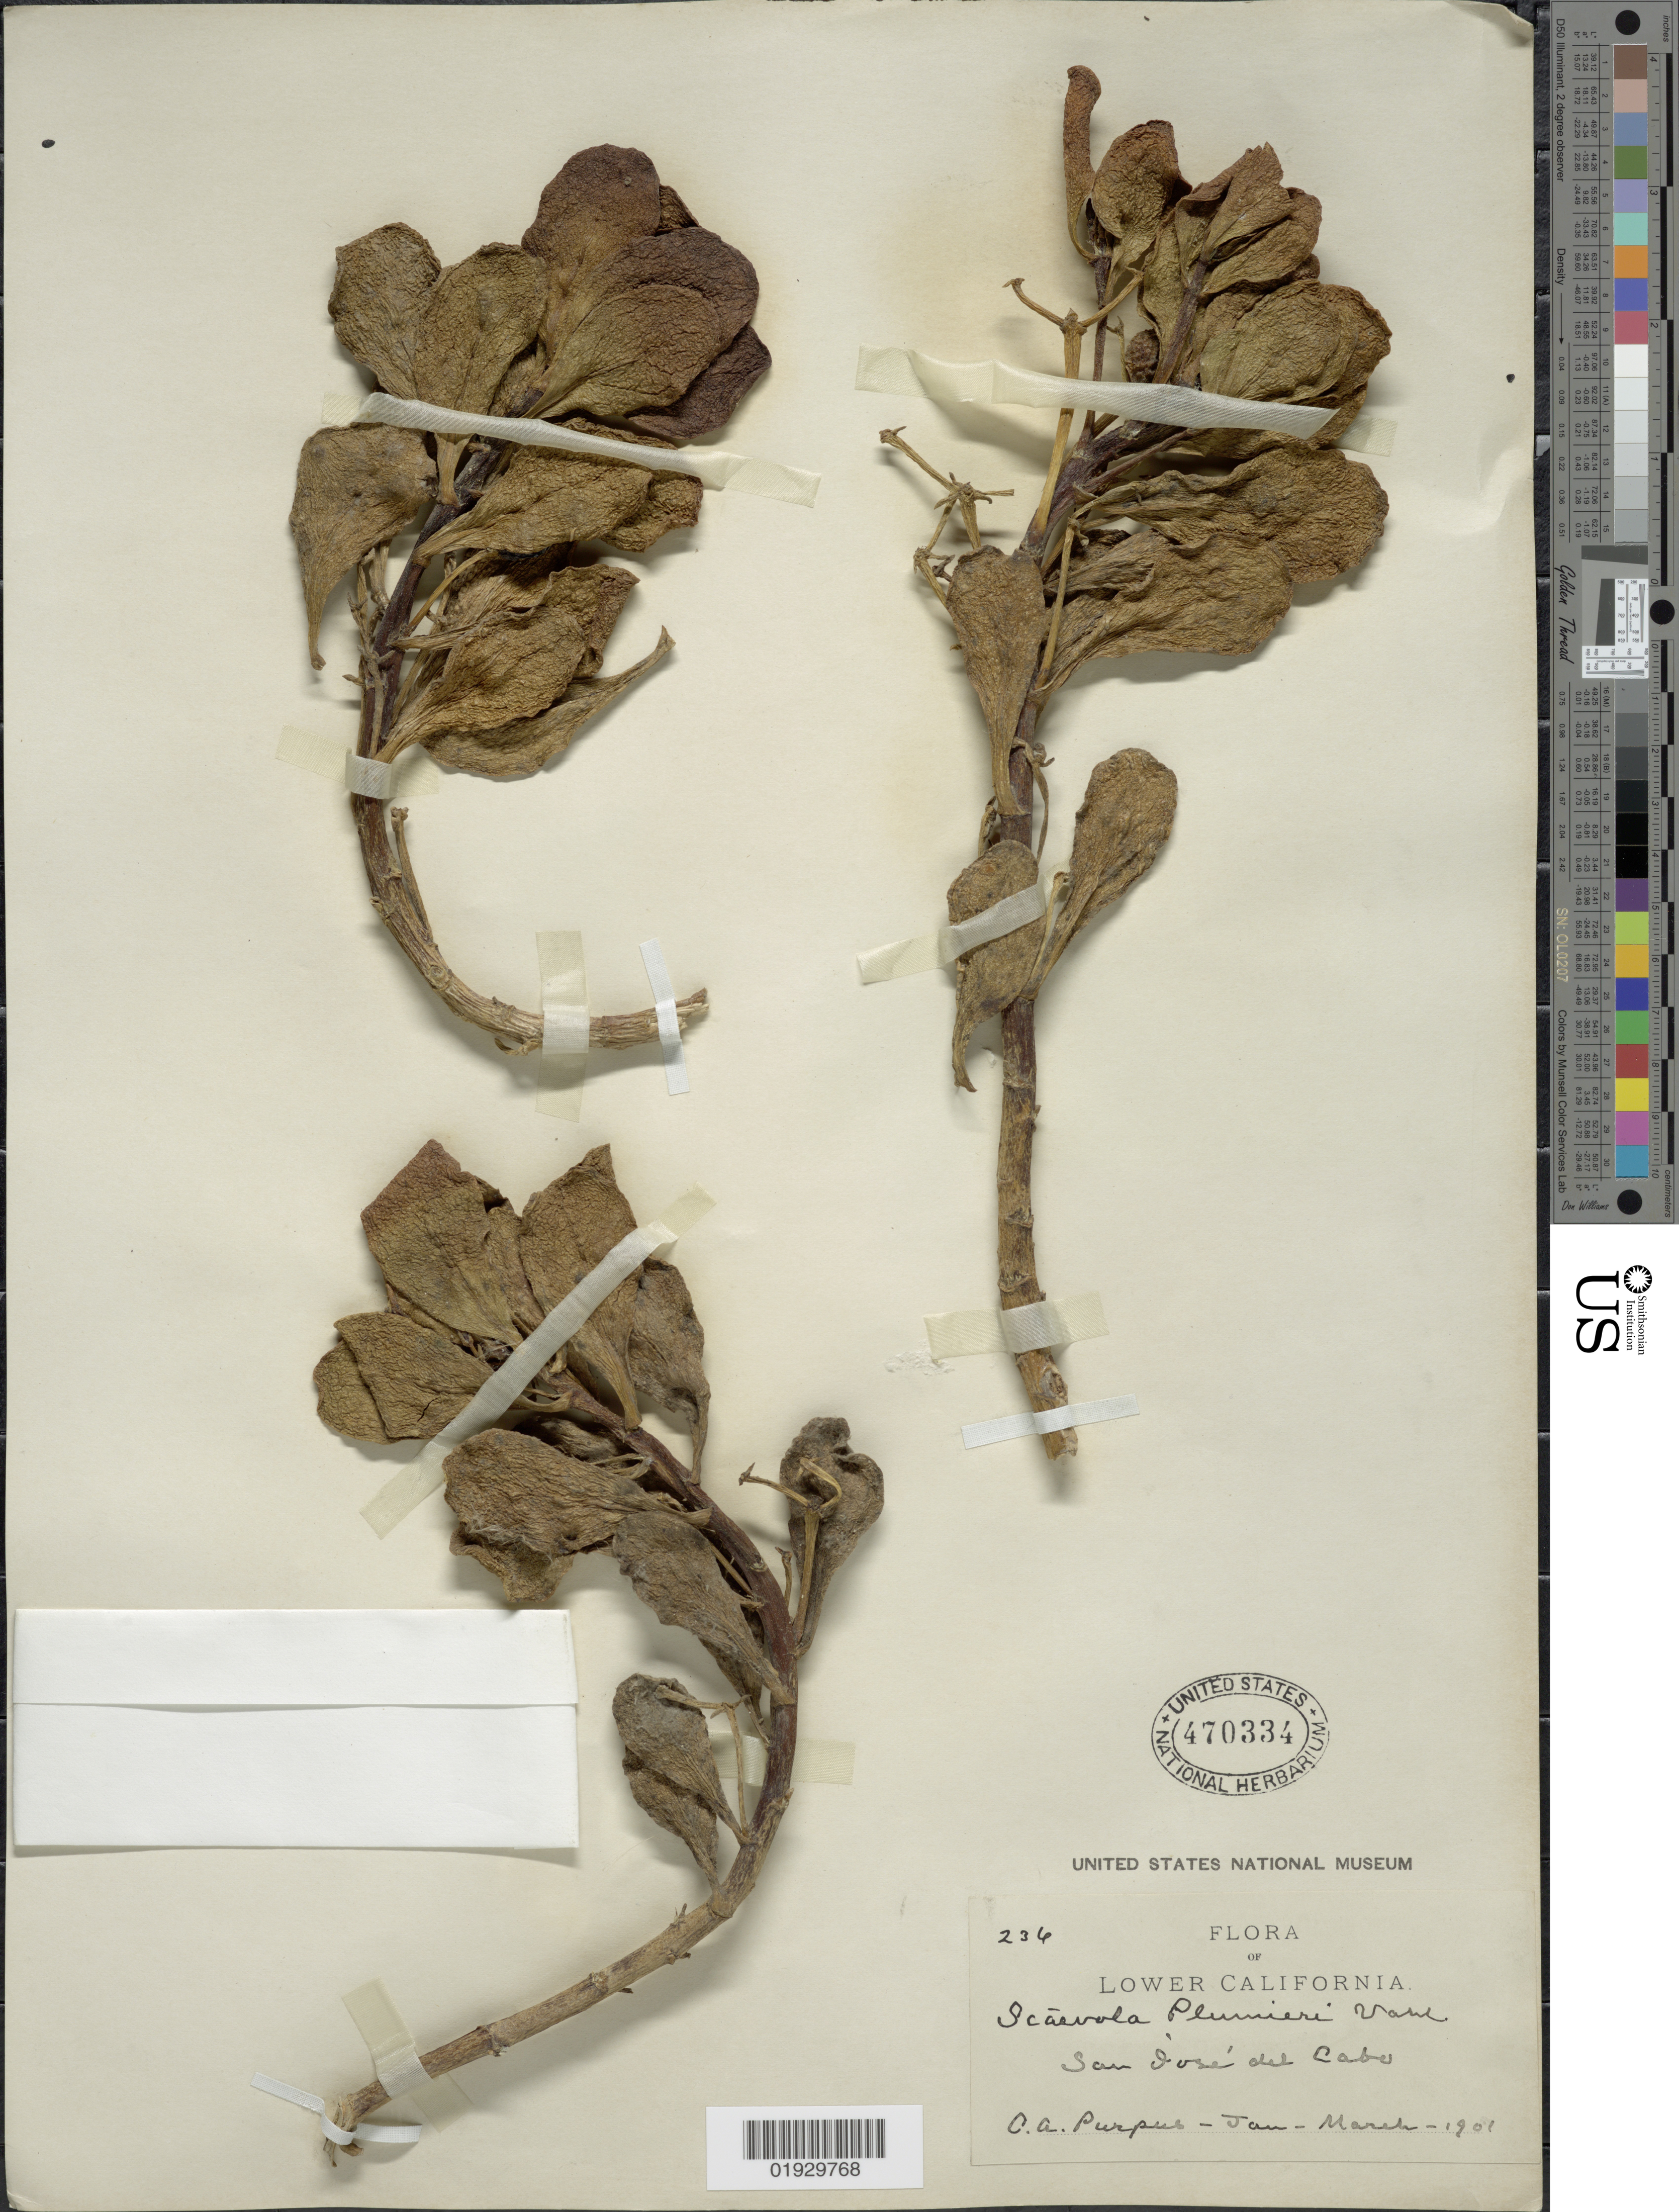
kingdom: Plantae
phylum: Tracheophyta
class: Magnoliopsida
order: Asterales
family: Goodeniaceae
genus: Scaevola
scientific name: Scaevola plumieri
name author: (L.) Vahl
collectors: C. A. Purpus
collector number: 236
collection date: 1901-01/1901-03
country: Mexico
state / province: Baja California Sur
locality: Lower California. San José del Cabo.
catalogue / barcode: US 470334